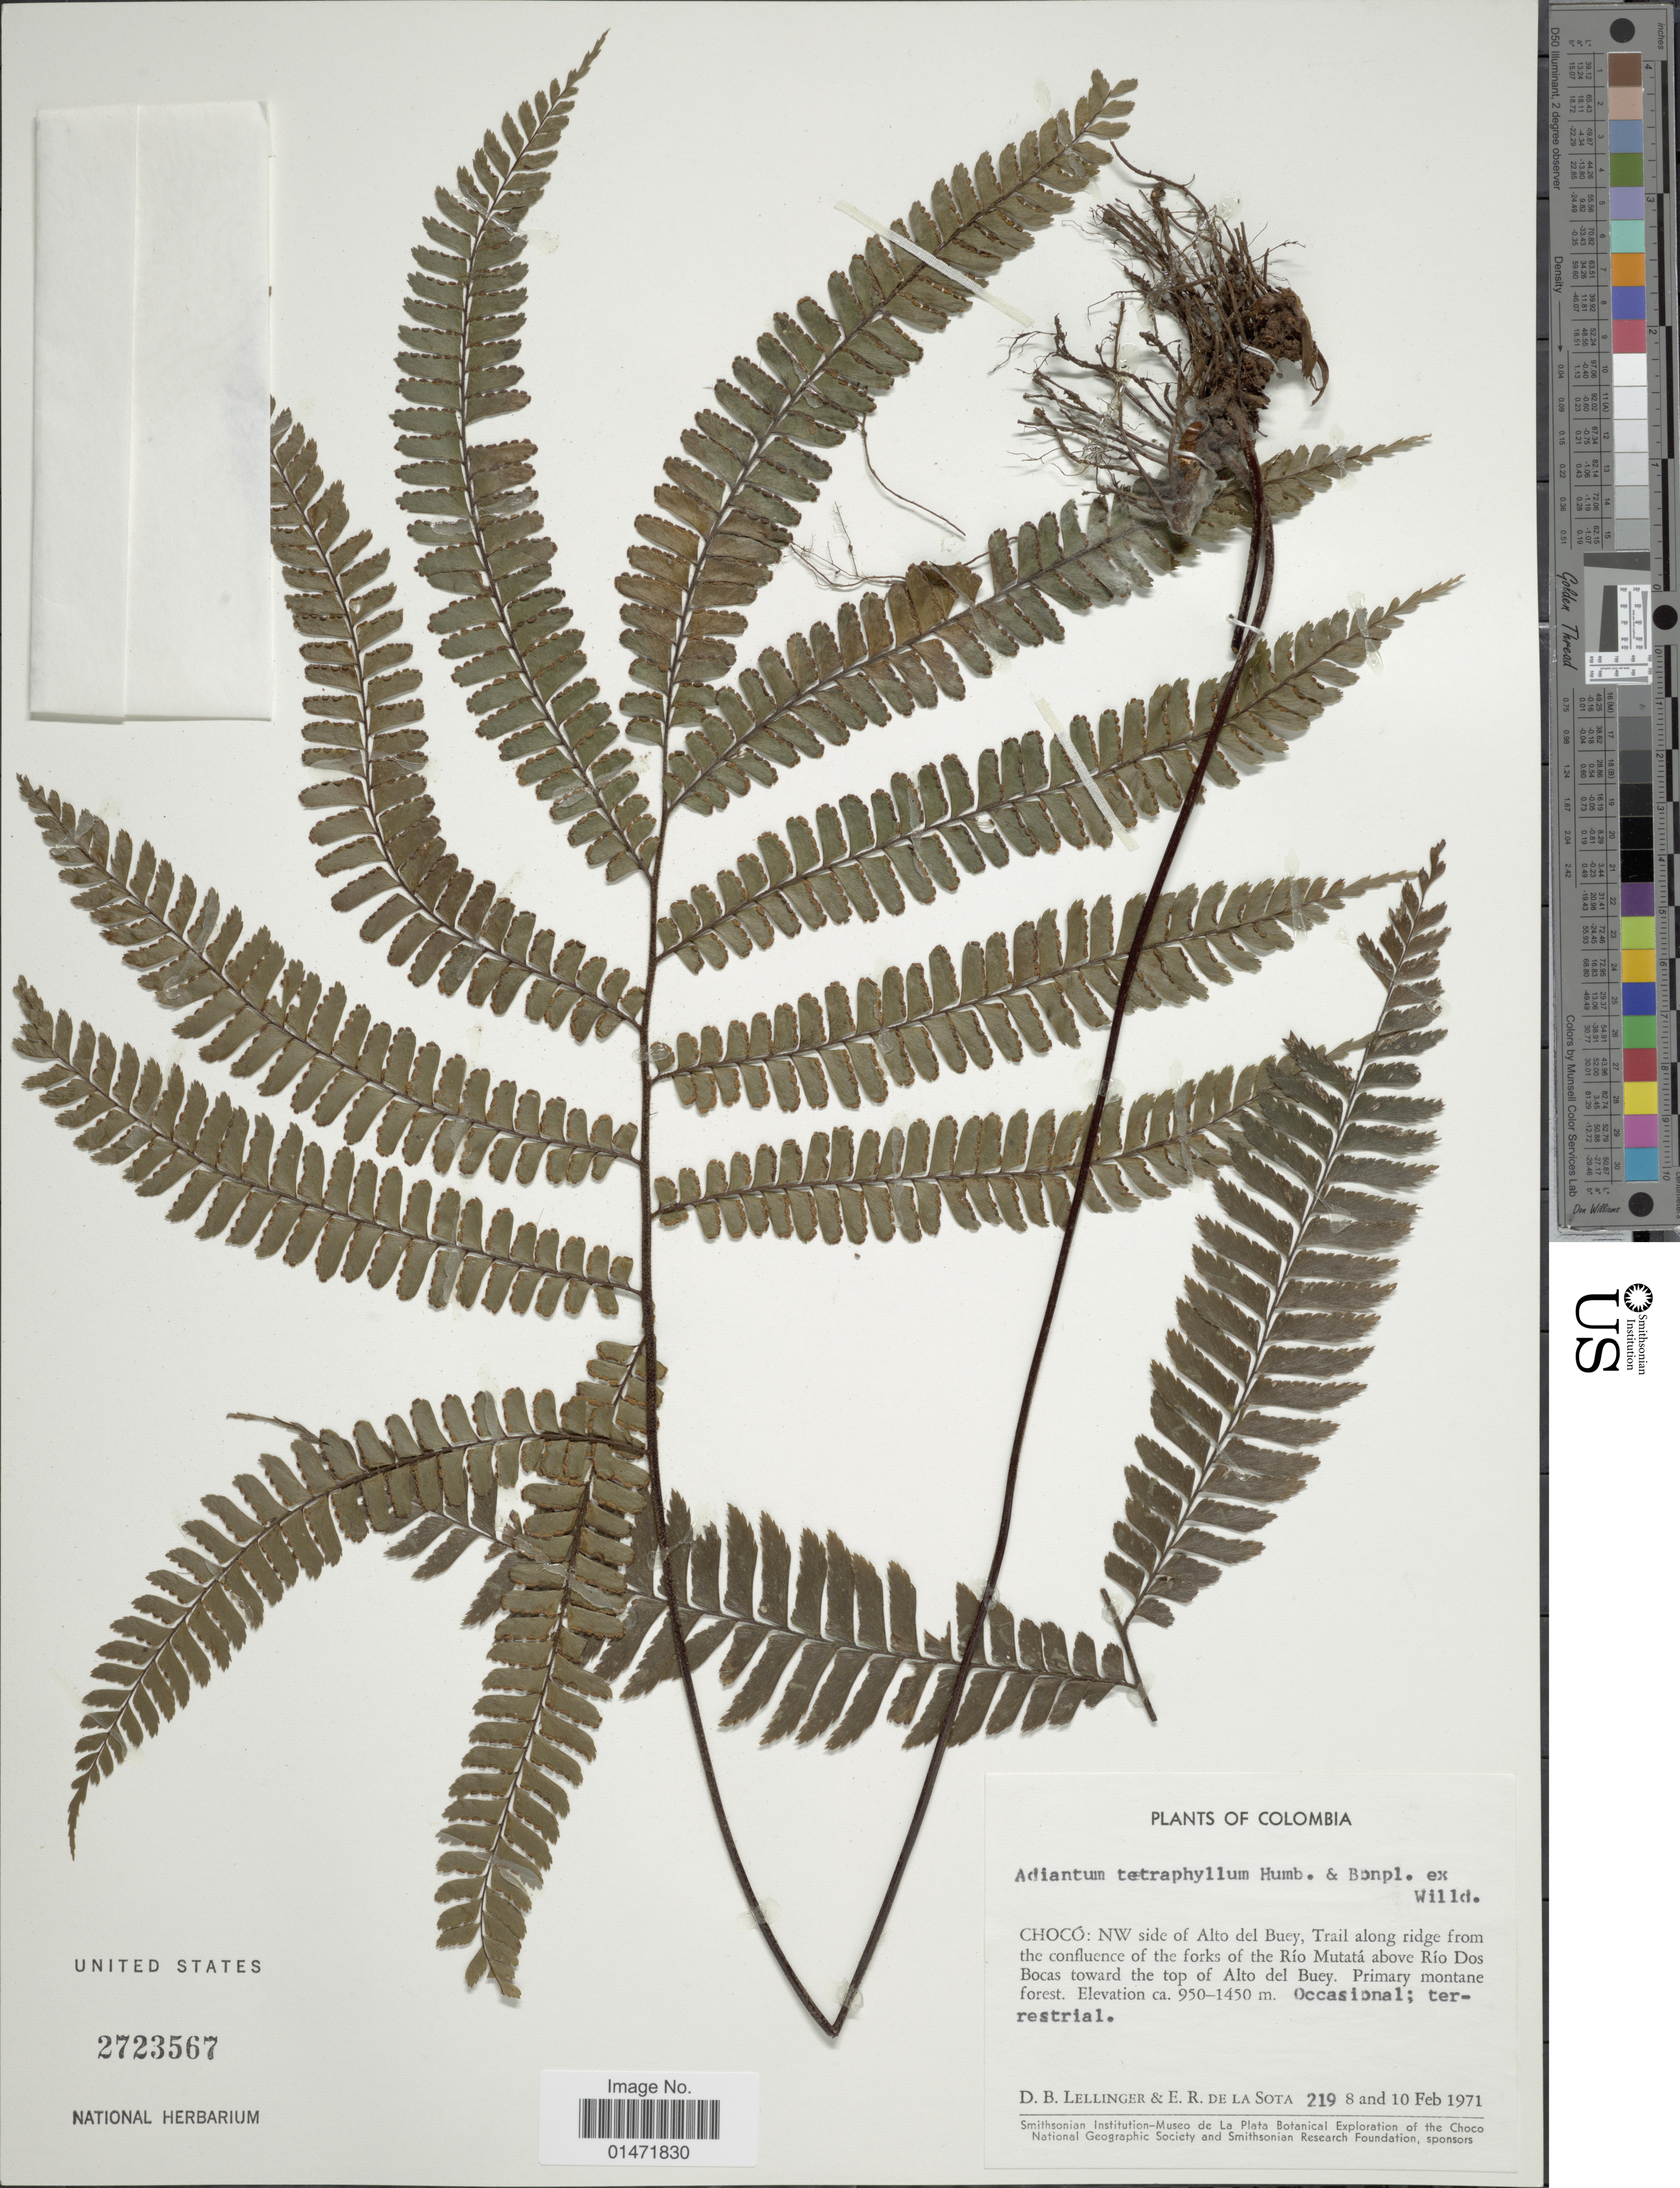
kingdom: Plantae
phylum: Tracheophyta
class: Polypodiopsida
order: Polypodiales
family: Pteridaceae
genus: Adiantum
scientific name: Adiantum tetraphyllum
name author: Humb. & Bonpl. ex Willd.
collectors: D. B. Lellinger & E. R. de la Sota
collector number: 219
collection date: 1971-02-08/1971-02-10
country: Colombia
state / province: Chocó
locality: NW side of Alto del Buey, Trail along ridge from the confluence of the forks of the Río Mutatá above Río Dos Bocas toward the top of Alto del Buey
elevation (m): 950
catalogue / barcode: US 2723567